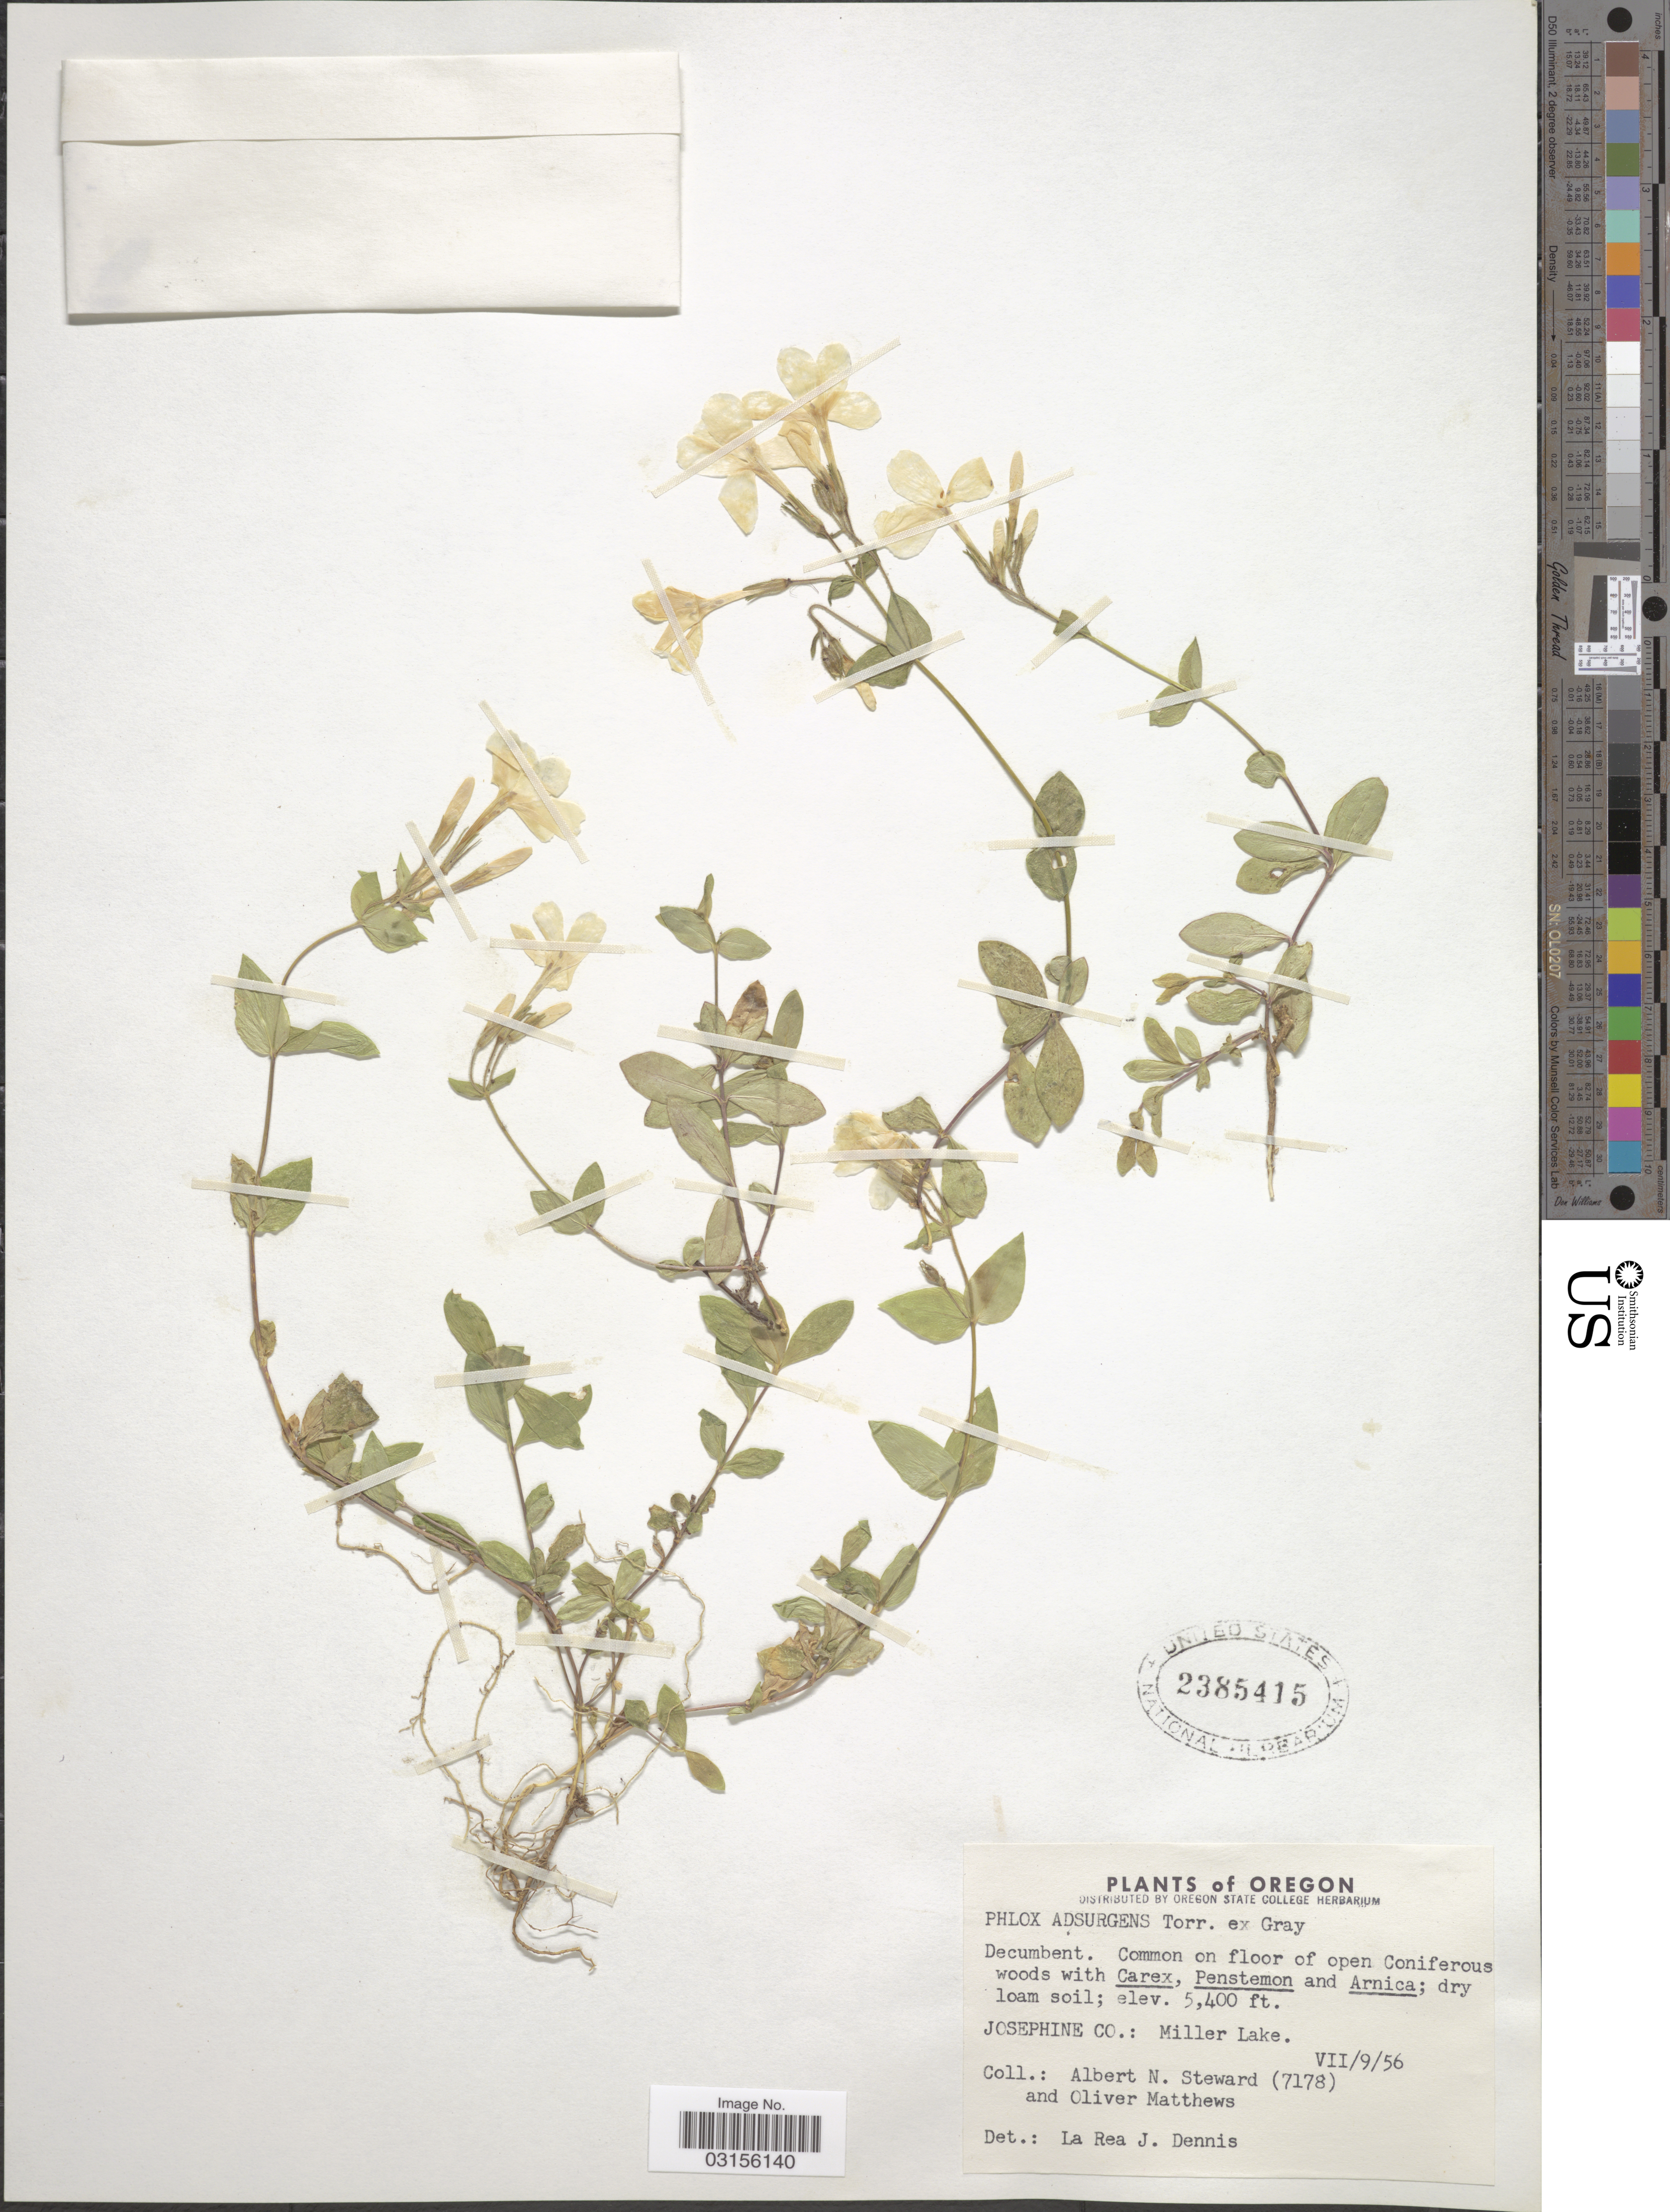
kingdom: Plantae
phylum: Tracheophyta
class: Magnoliopsida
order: Ericales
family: Polemoniaceae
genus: Phlox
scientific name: Phlox adsurgens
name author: Torr. ex A. Gray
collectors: A. N. Steward & O. V. Matthews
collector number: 7178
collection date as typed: Transcribed d/m/y: 9/7/56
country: United States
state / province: Oregon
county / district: Josephine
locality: Josephine Co.: Miller Lake.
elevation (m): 1646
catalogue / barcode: US 2385415